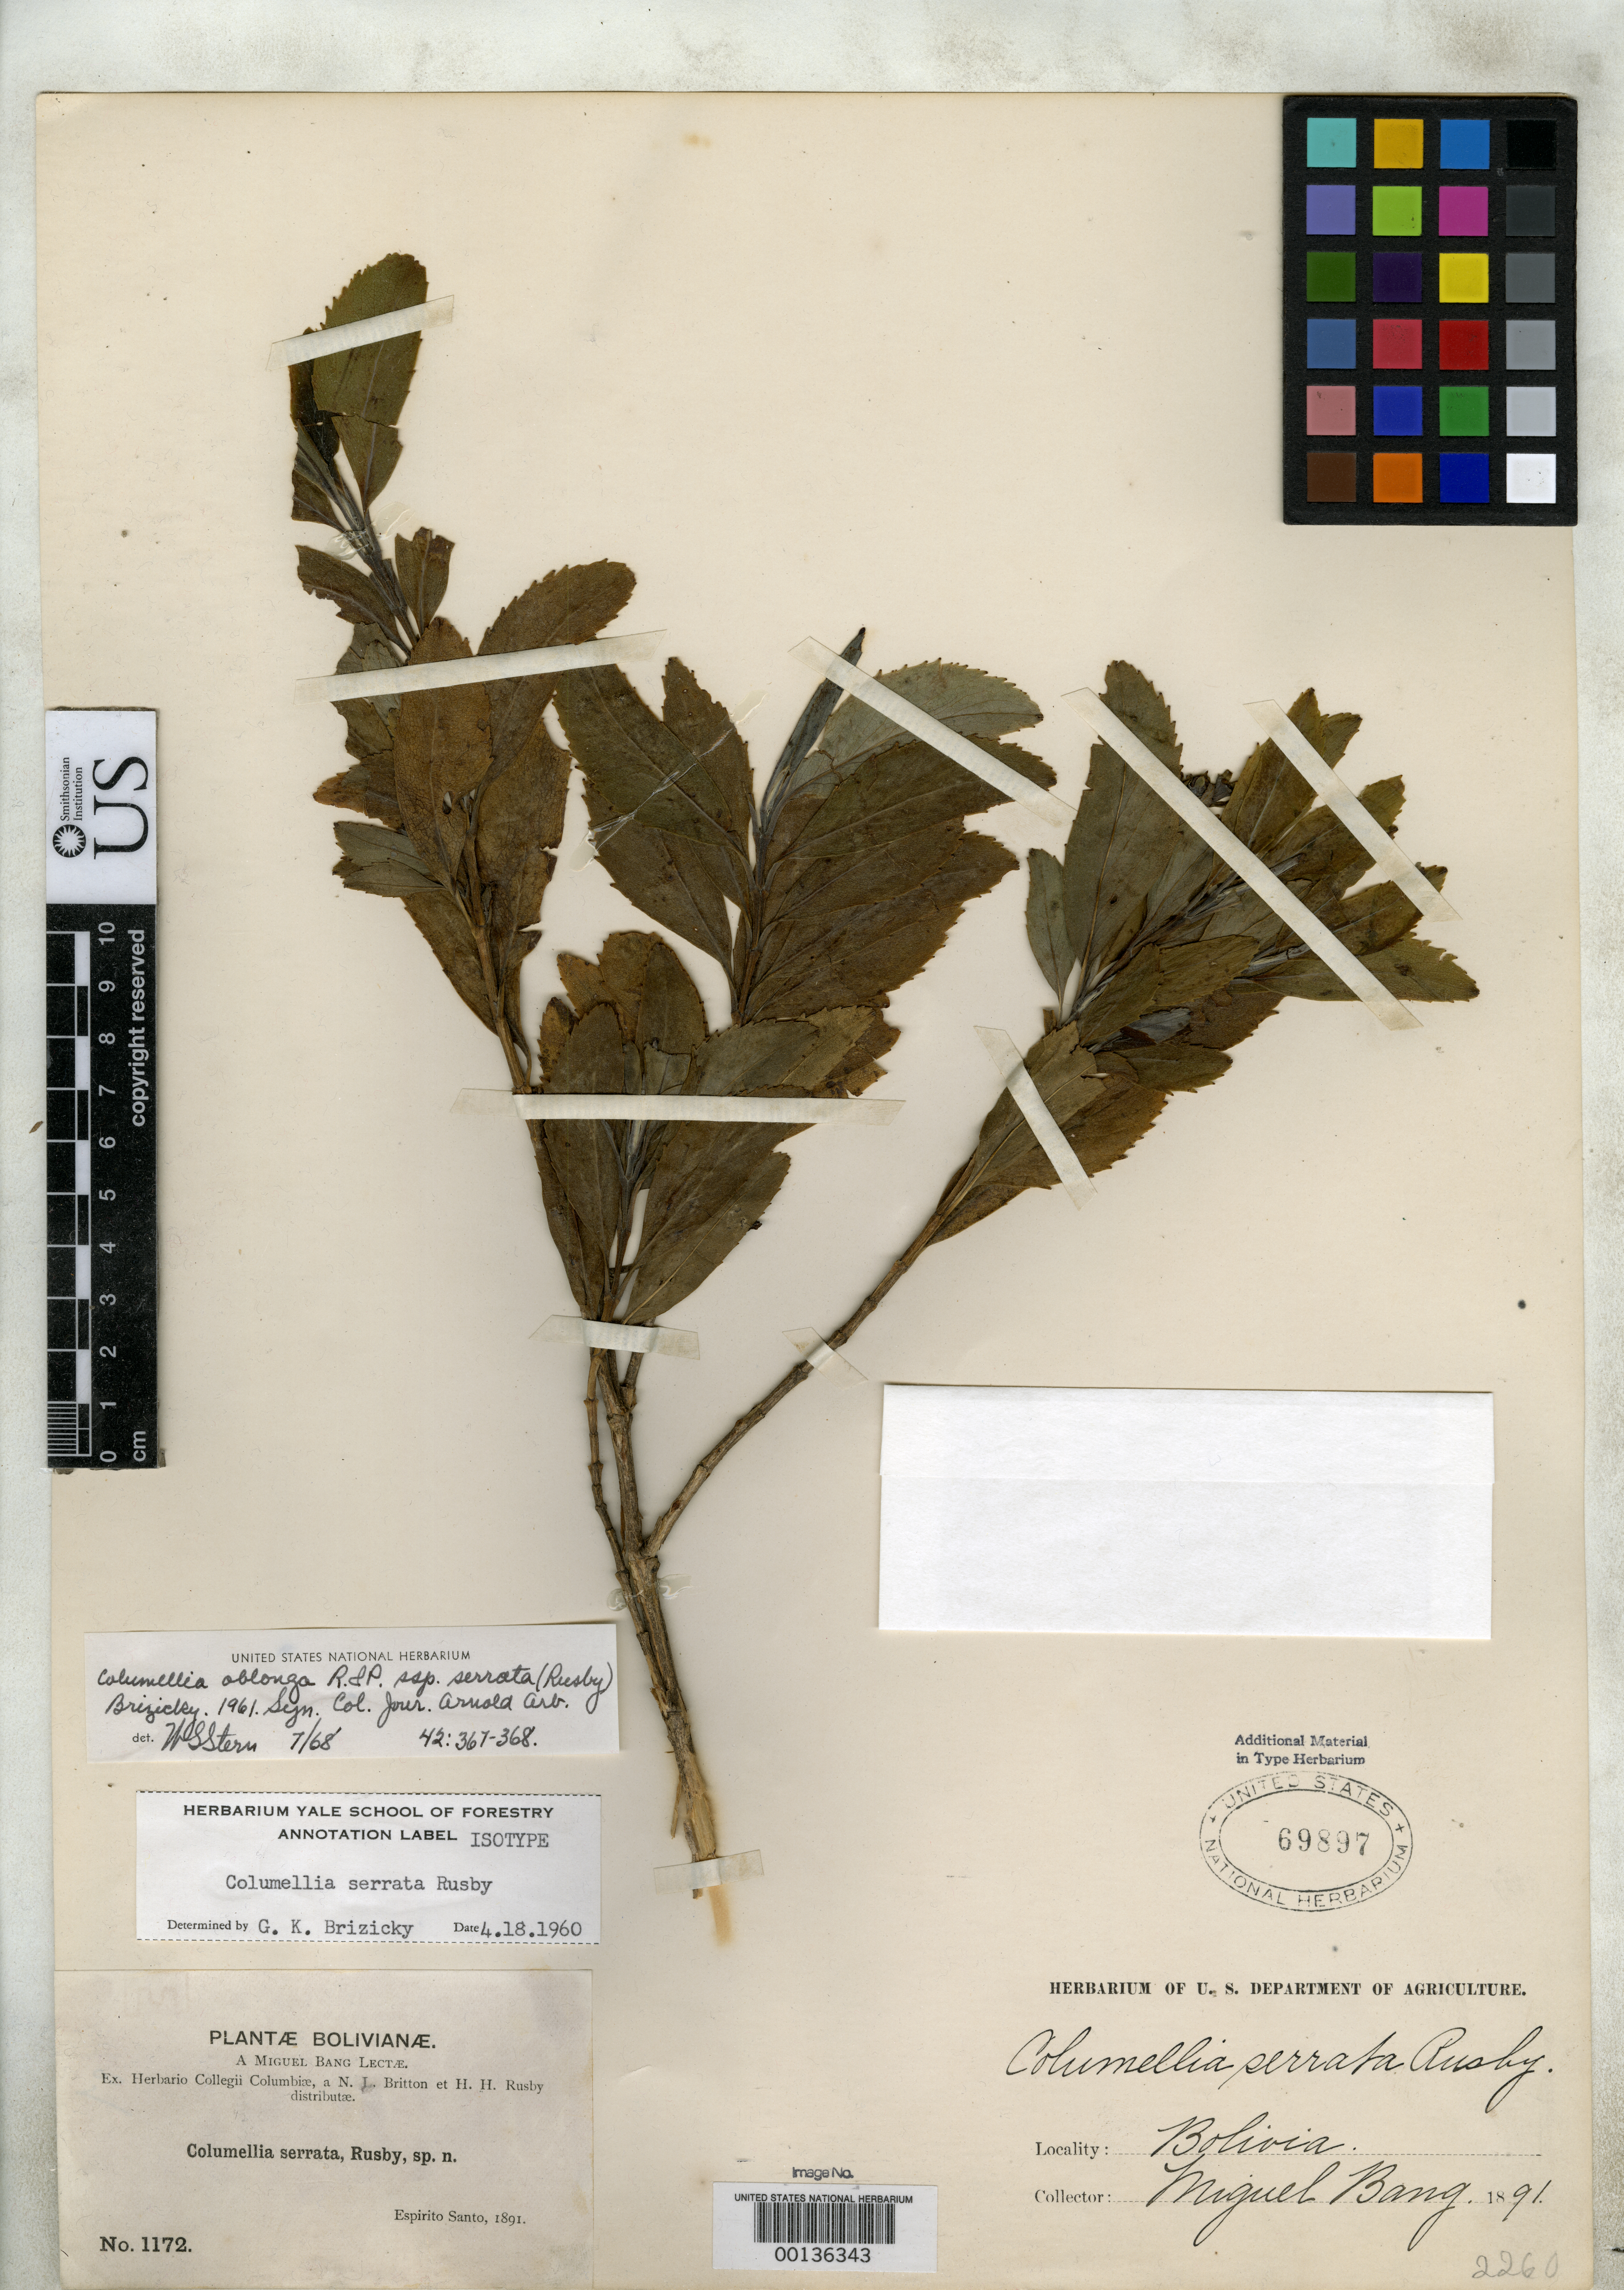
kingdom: Plantae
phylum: Tracheophyta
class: Magnoliopsida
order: Bruniales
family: Columelliaceae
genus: Columellia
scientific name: Columellia serrata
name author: Rusby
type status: Isotype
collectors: M. Bang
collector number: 1172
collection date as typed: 1891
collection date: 1891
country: Bolivia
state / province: Cochabamba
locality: Espirito Santo.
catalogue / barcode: US 69897